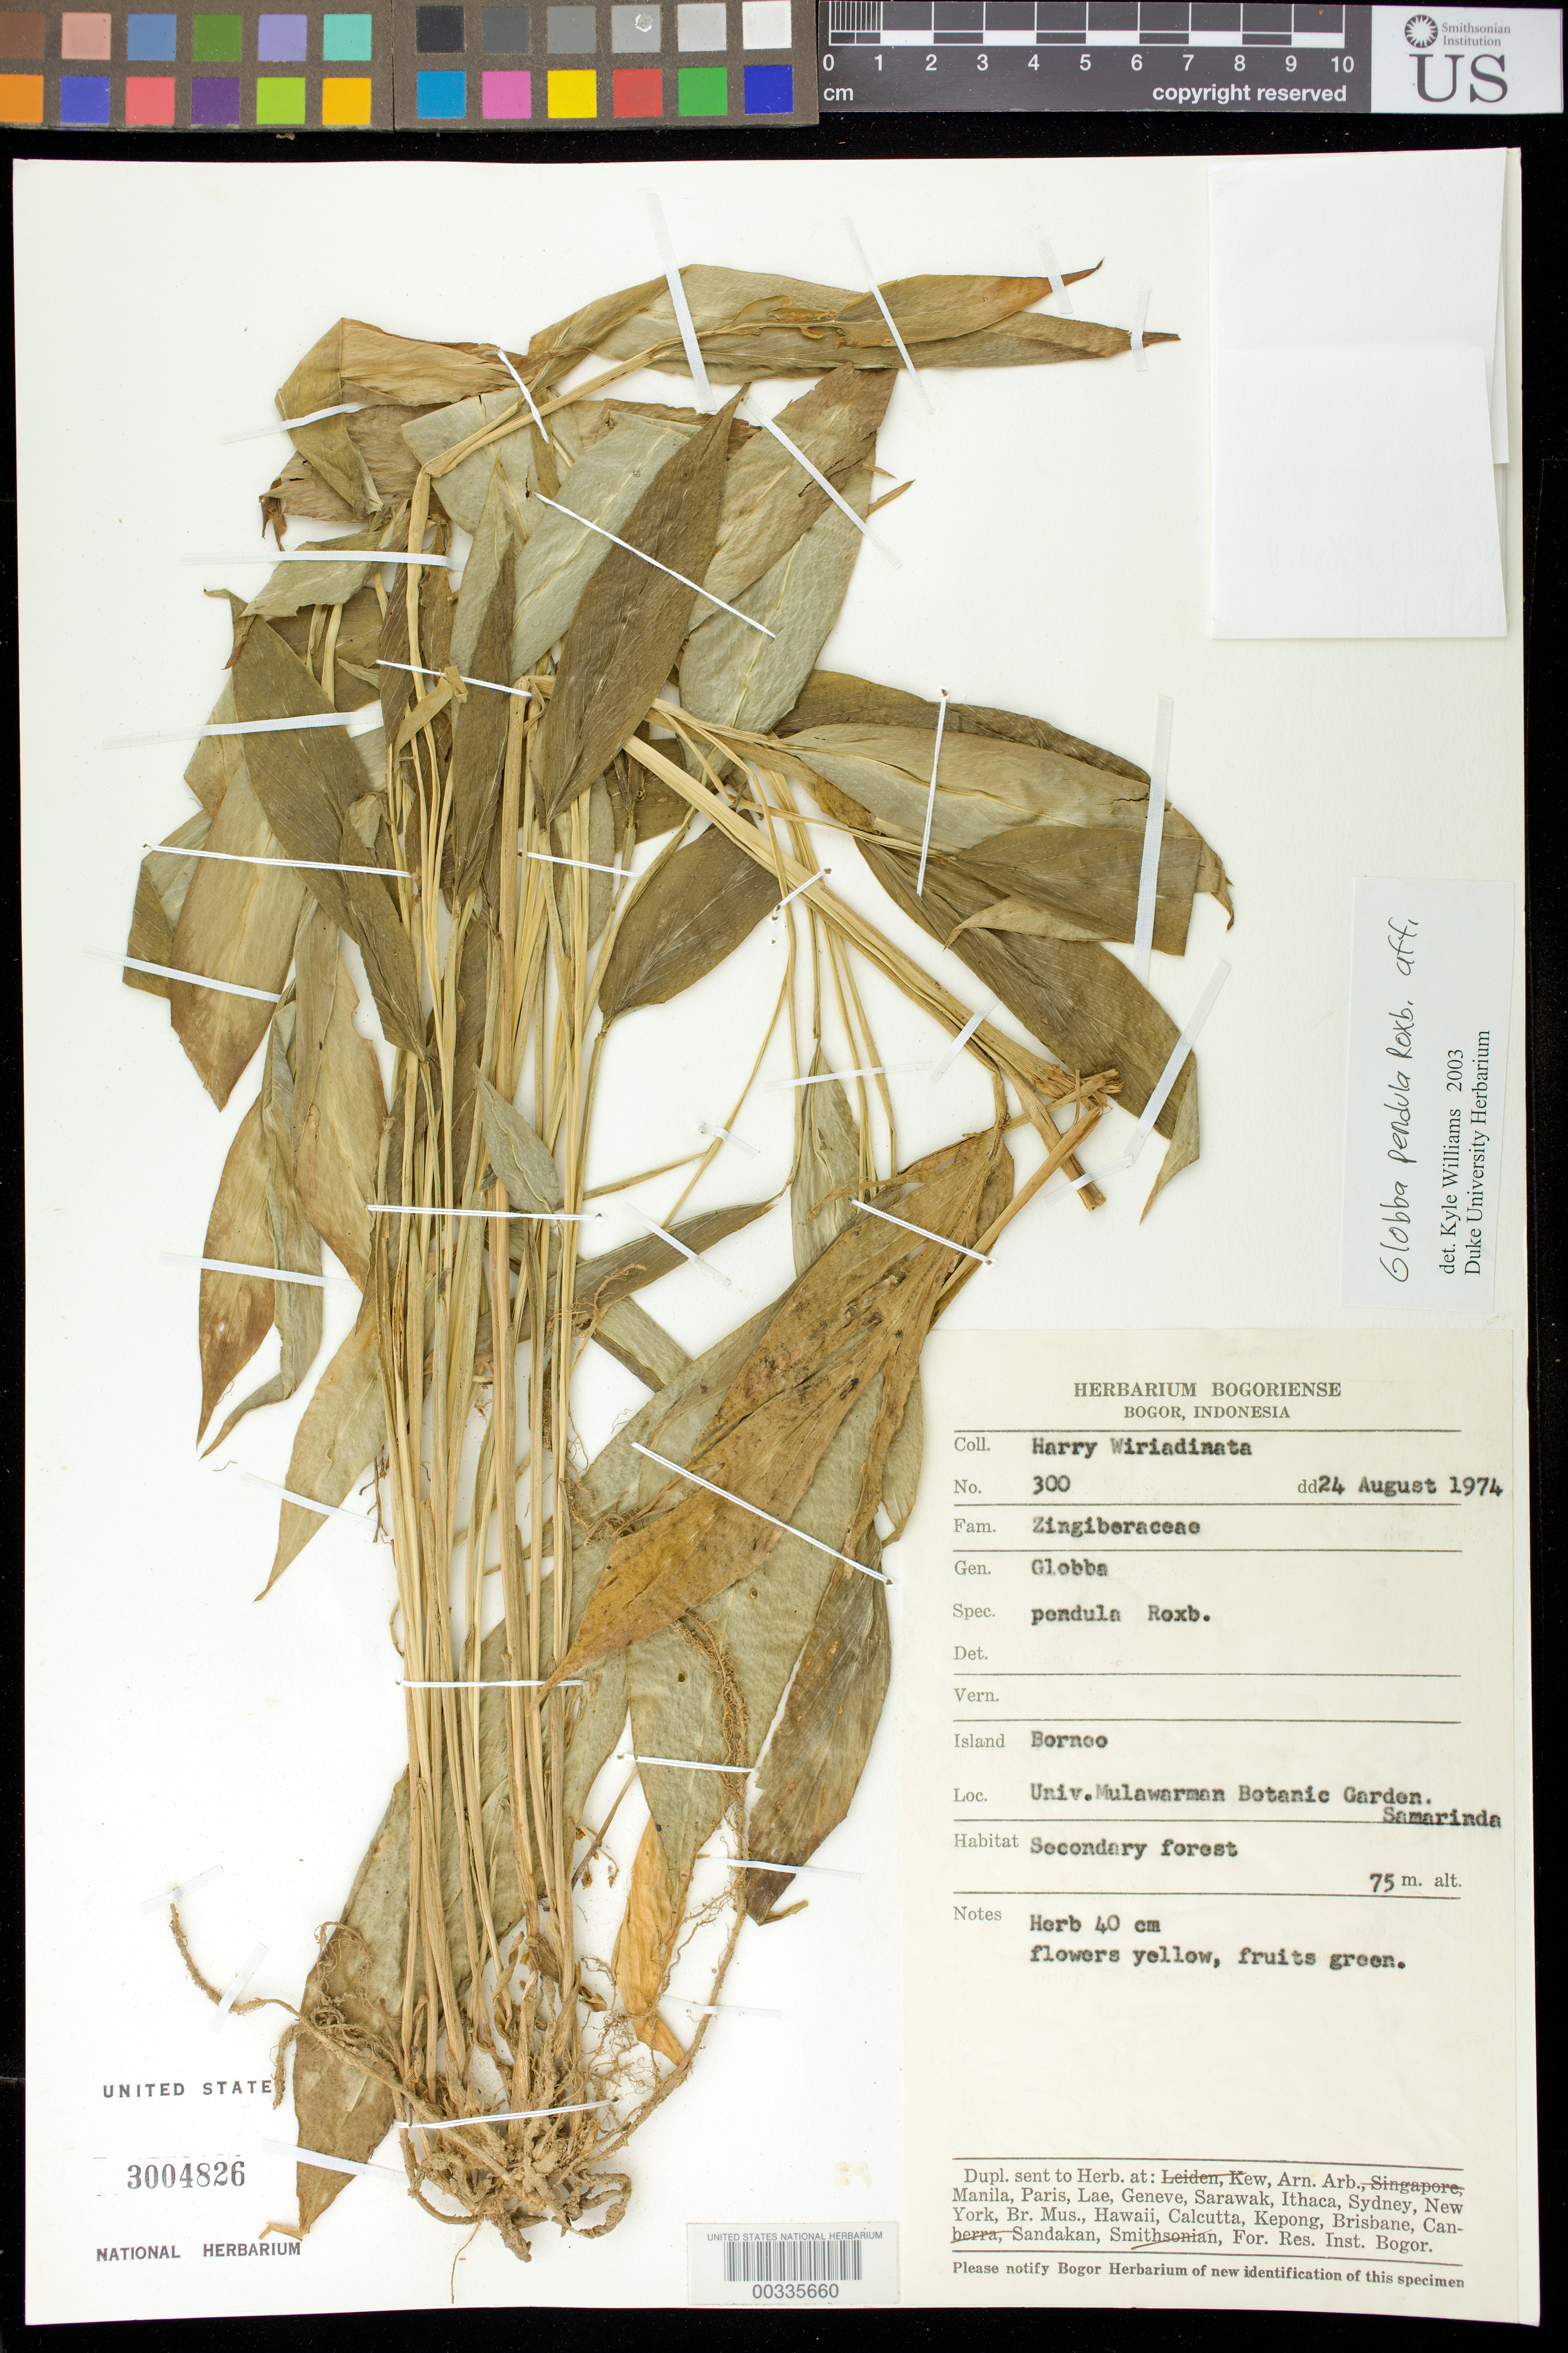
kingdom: Plantae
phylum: Tracheophyta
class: Liliopsida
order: Zingiberales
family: Zingiberaceae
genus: Globba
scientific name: Globba pendula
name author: Roxb.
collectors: H. Wiriadinata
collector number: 300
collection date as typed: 24 Aug 1974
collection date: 1974-08-24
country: Indonesia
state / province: Kalimantan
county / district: Kalimantan Timur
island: Borneo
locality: Univ. mulawarman botanic garden, samarinda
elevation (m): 75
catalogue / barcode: US 3004826